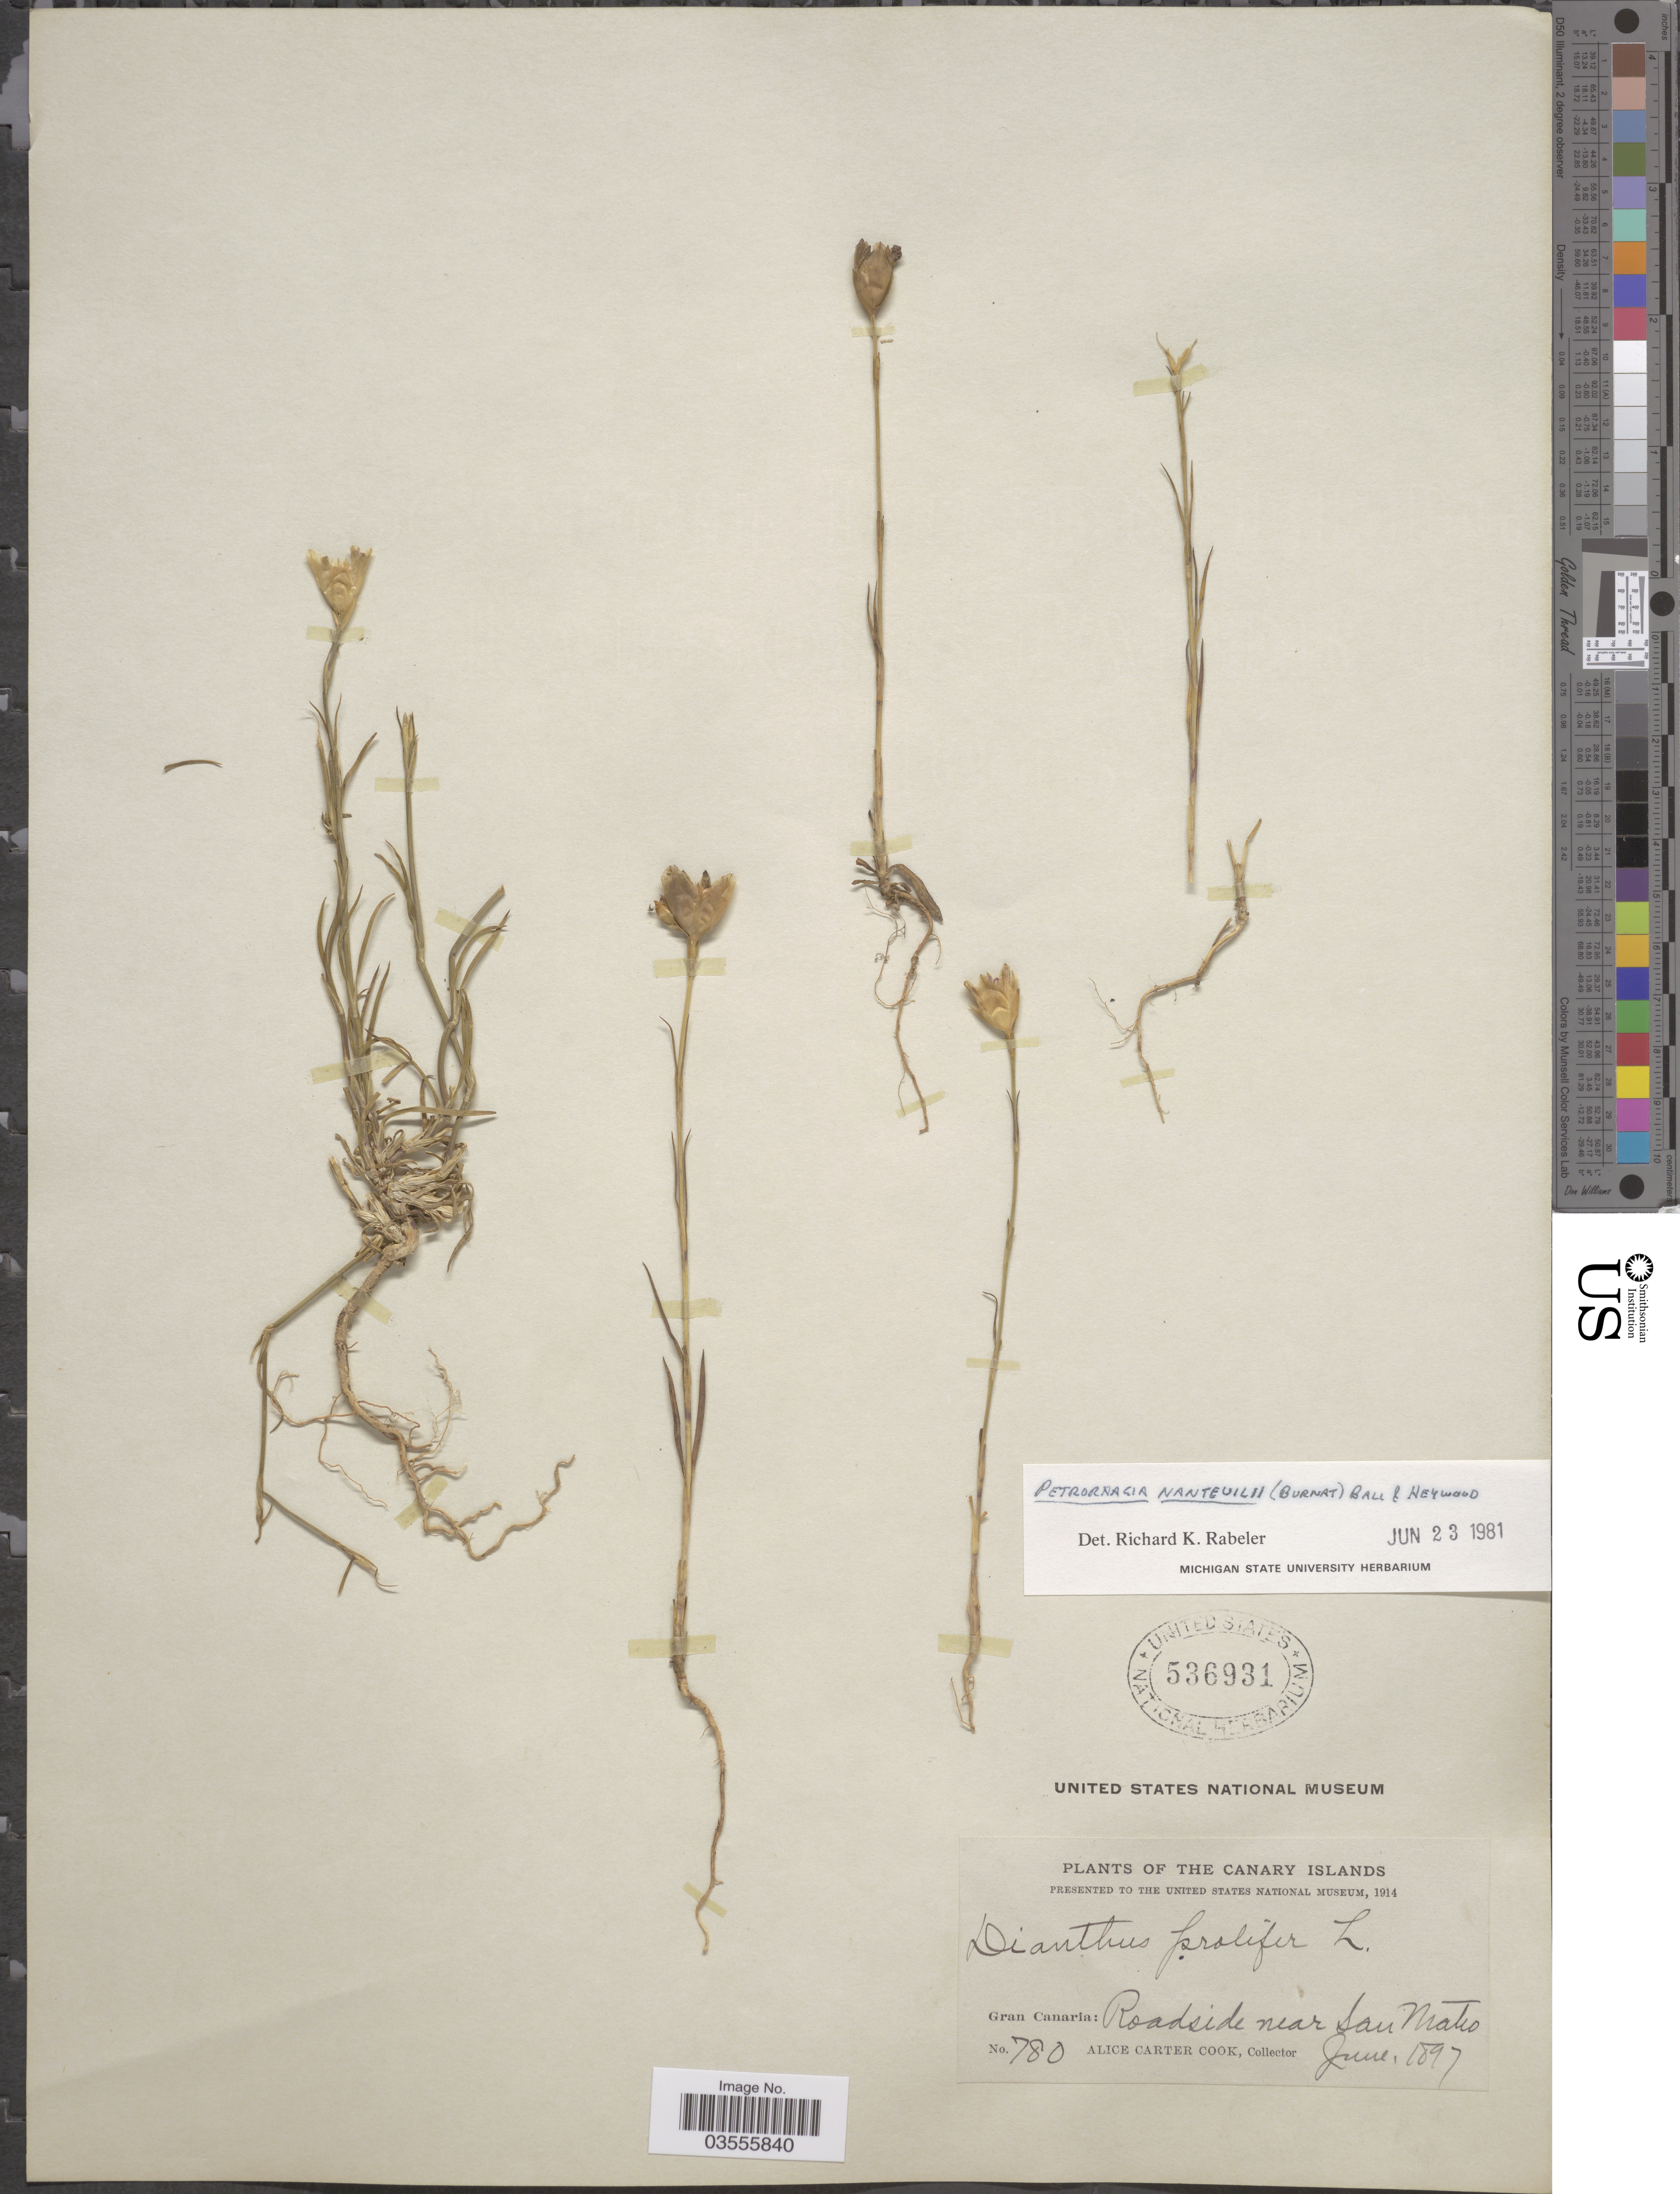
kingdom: Plantae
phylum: Tracheophyta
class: Magnoliopsida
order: Caryophyllales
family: Caryophyllaceae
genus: Petrorhagia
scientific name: Petrorhagia nanteuilii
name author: (Burnat) P.W. Ball & Heywood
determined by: Rabeler, P. K.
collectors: Alice C. Cook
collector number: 780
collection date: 1897-06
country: Spain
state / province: Canarias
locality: Canary Islands. Gran Canaria: Roadside near San Mateo.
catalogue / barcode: US 536931